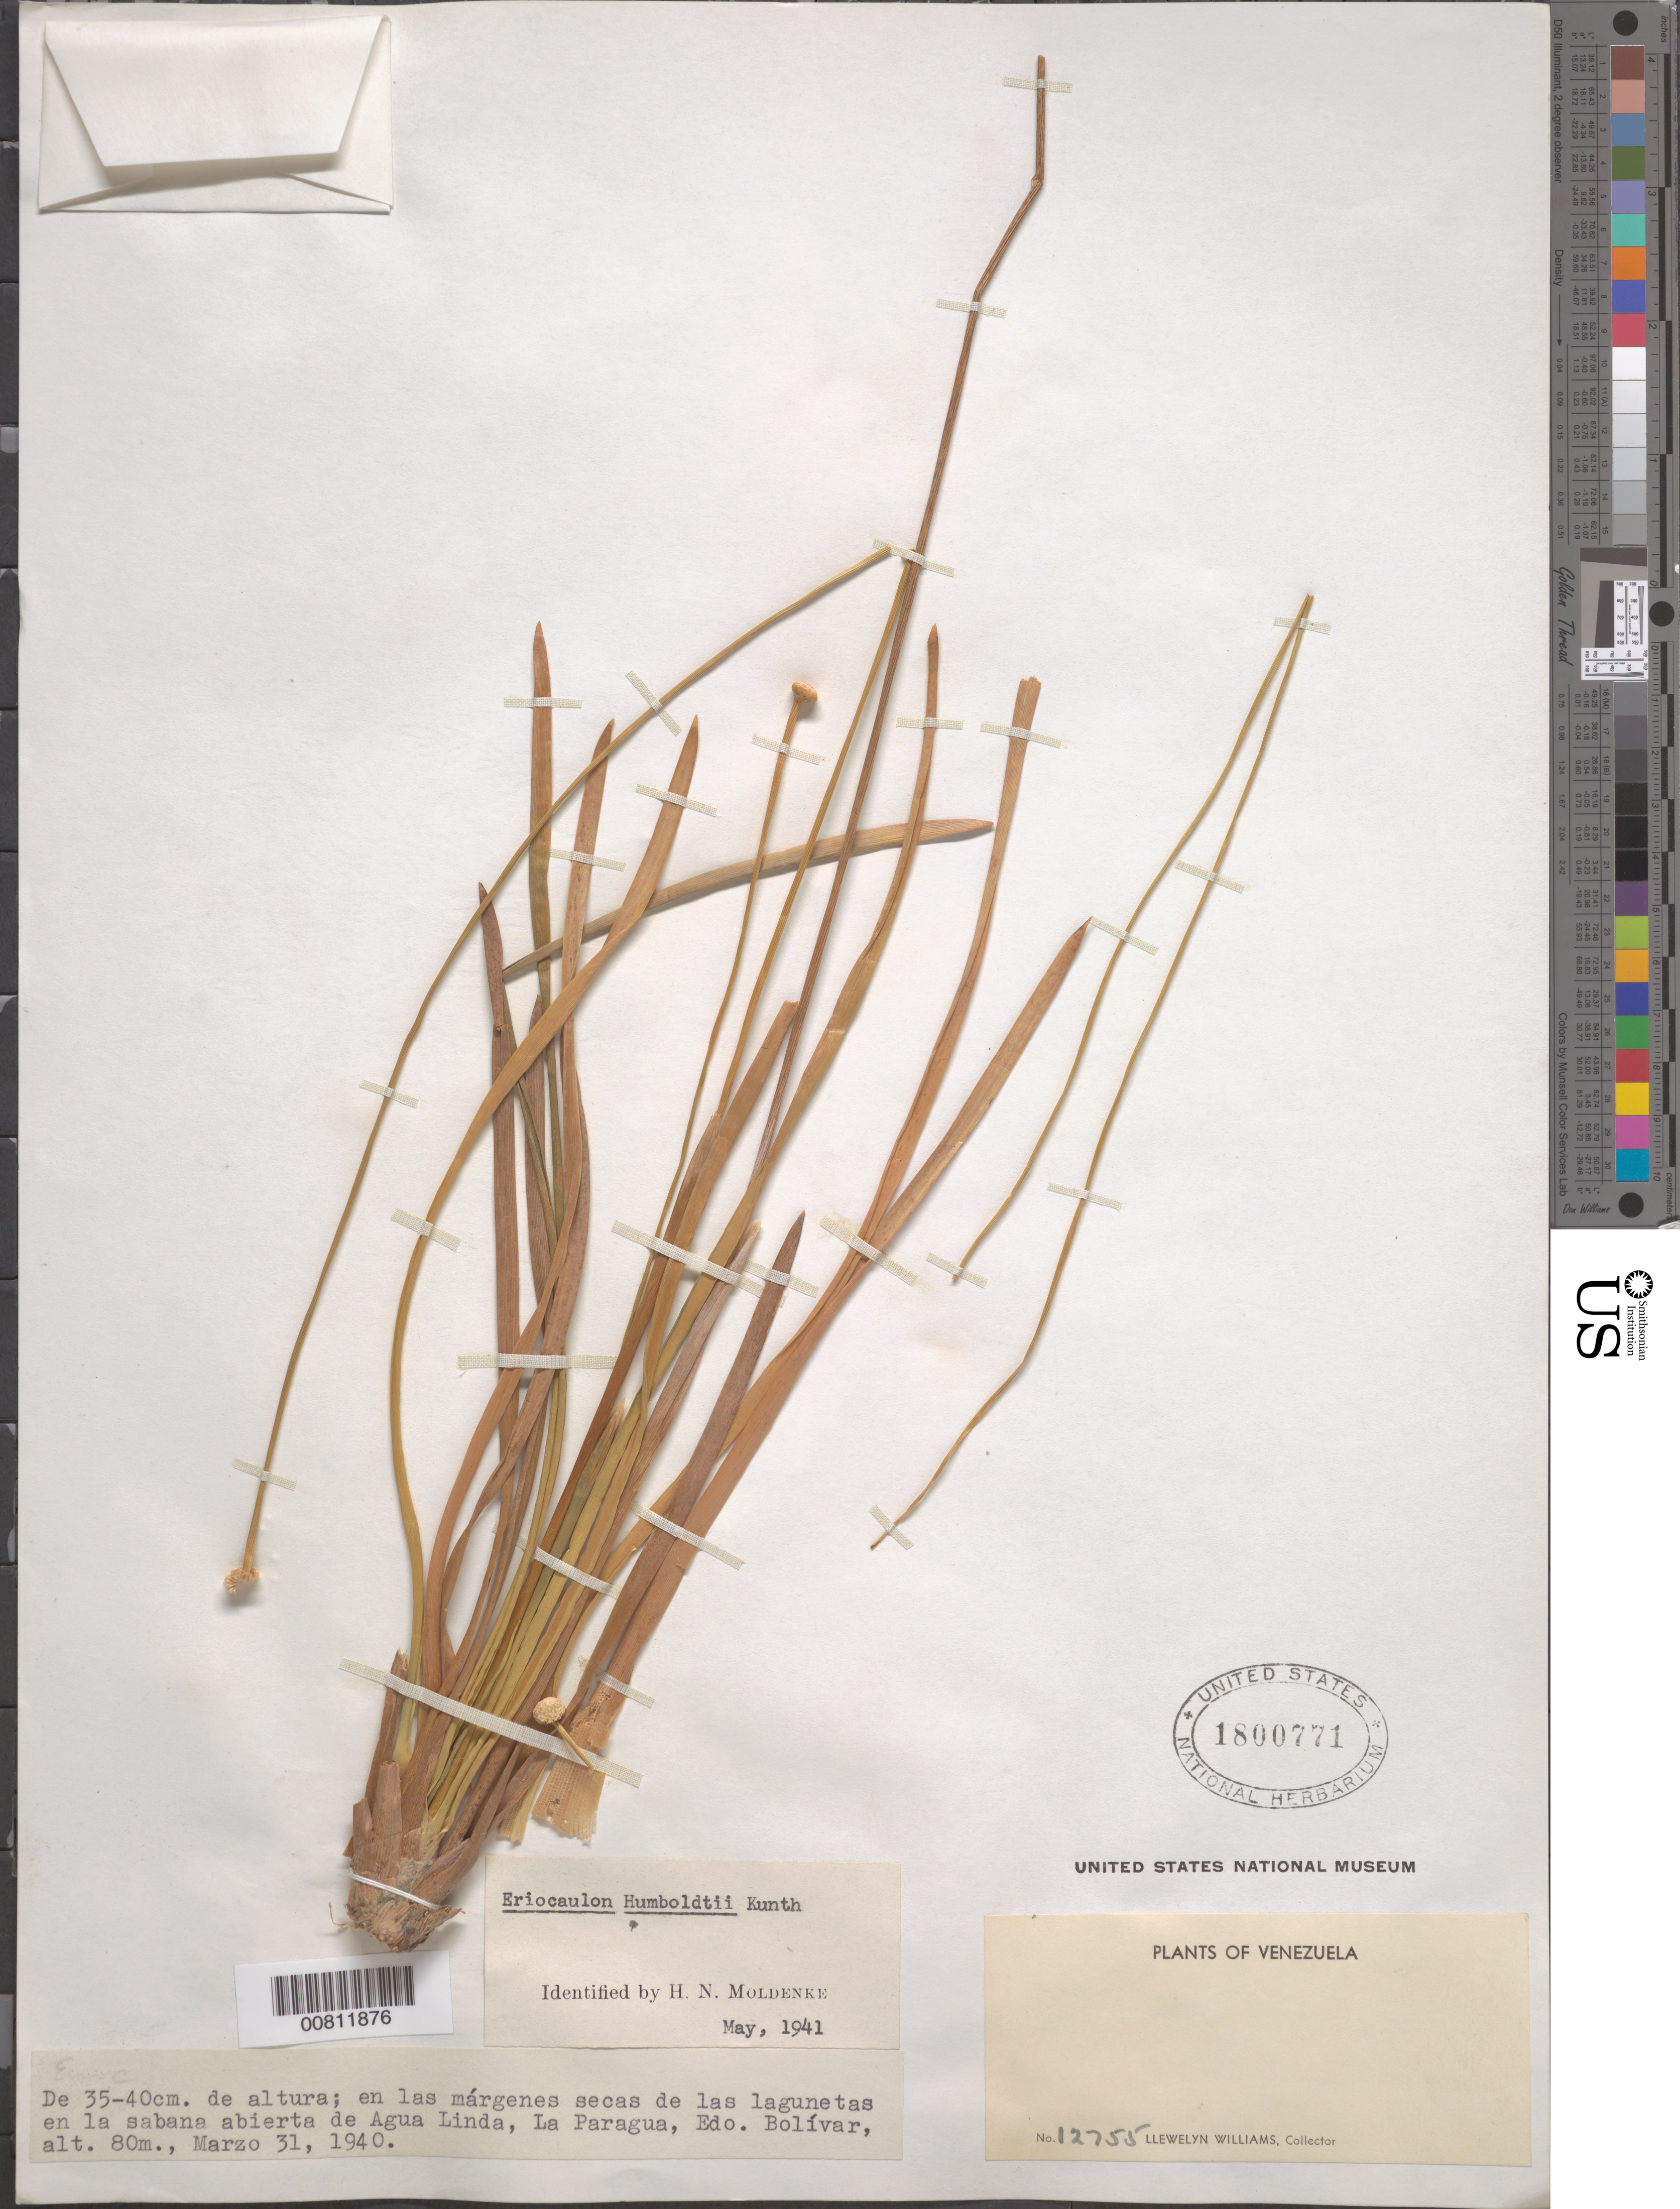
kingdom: Plantae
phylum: Tracheophyta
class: Liliopsida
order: Poales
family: Eriocaulaceae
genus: Eriocaulon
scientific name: Eriocaulon humboldtii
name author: Kunth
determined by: Moldenke, H. N.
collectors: Ll. Williams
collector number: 12755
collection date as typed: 31-Mar-40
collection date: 1940-03-31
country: Venezuela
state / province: Bolívar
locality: Agua Linda, La Paragua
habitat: Márgenes secas de las lagunetas en la sabana abierta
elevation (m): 80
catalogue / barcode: US 1800771